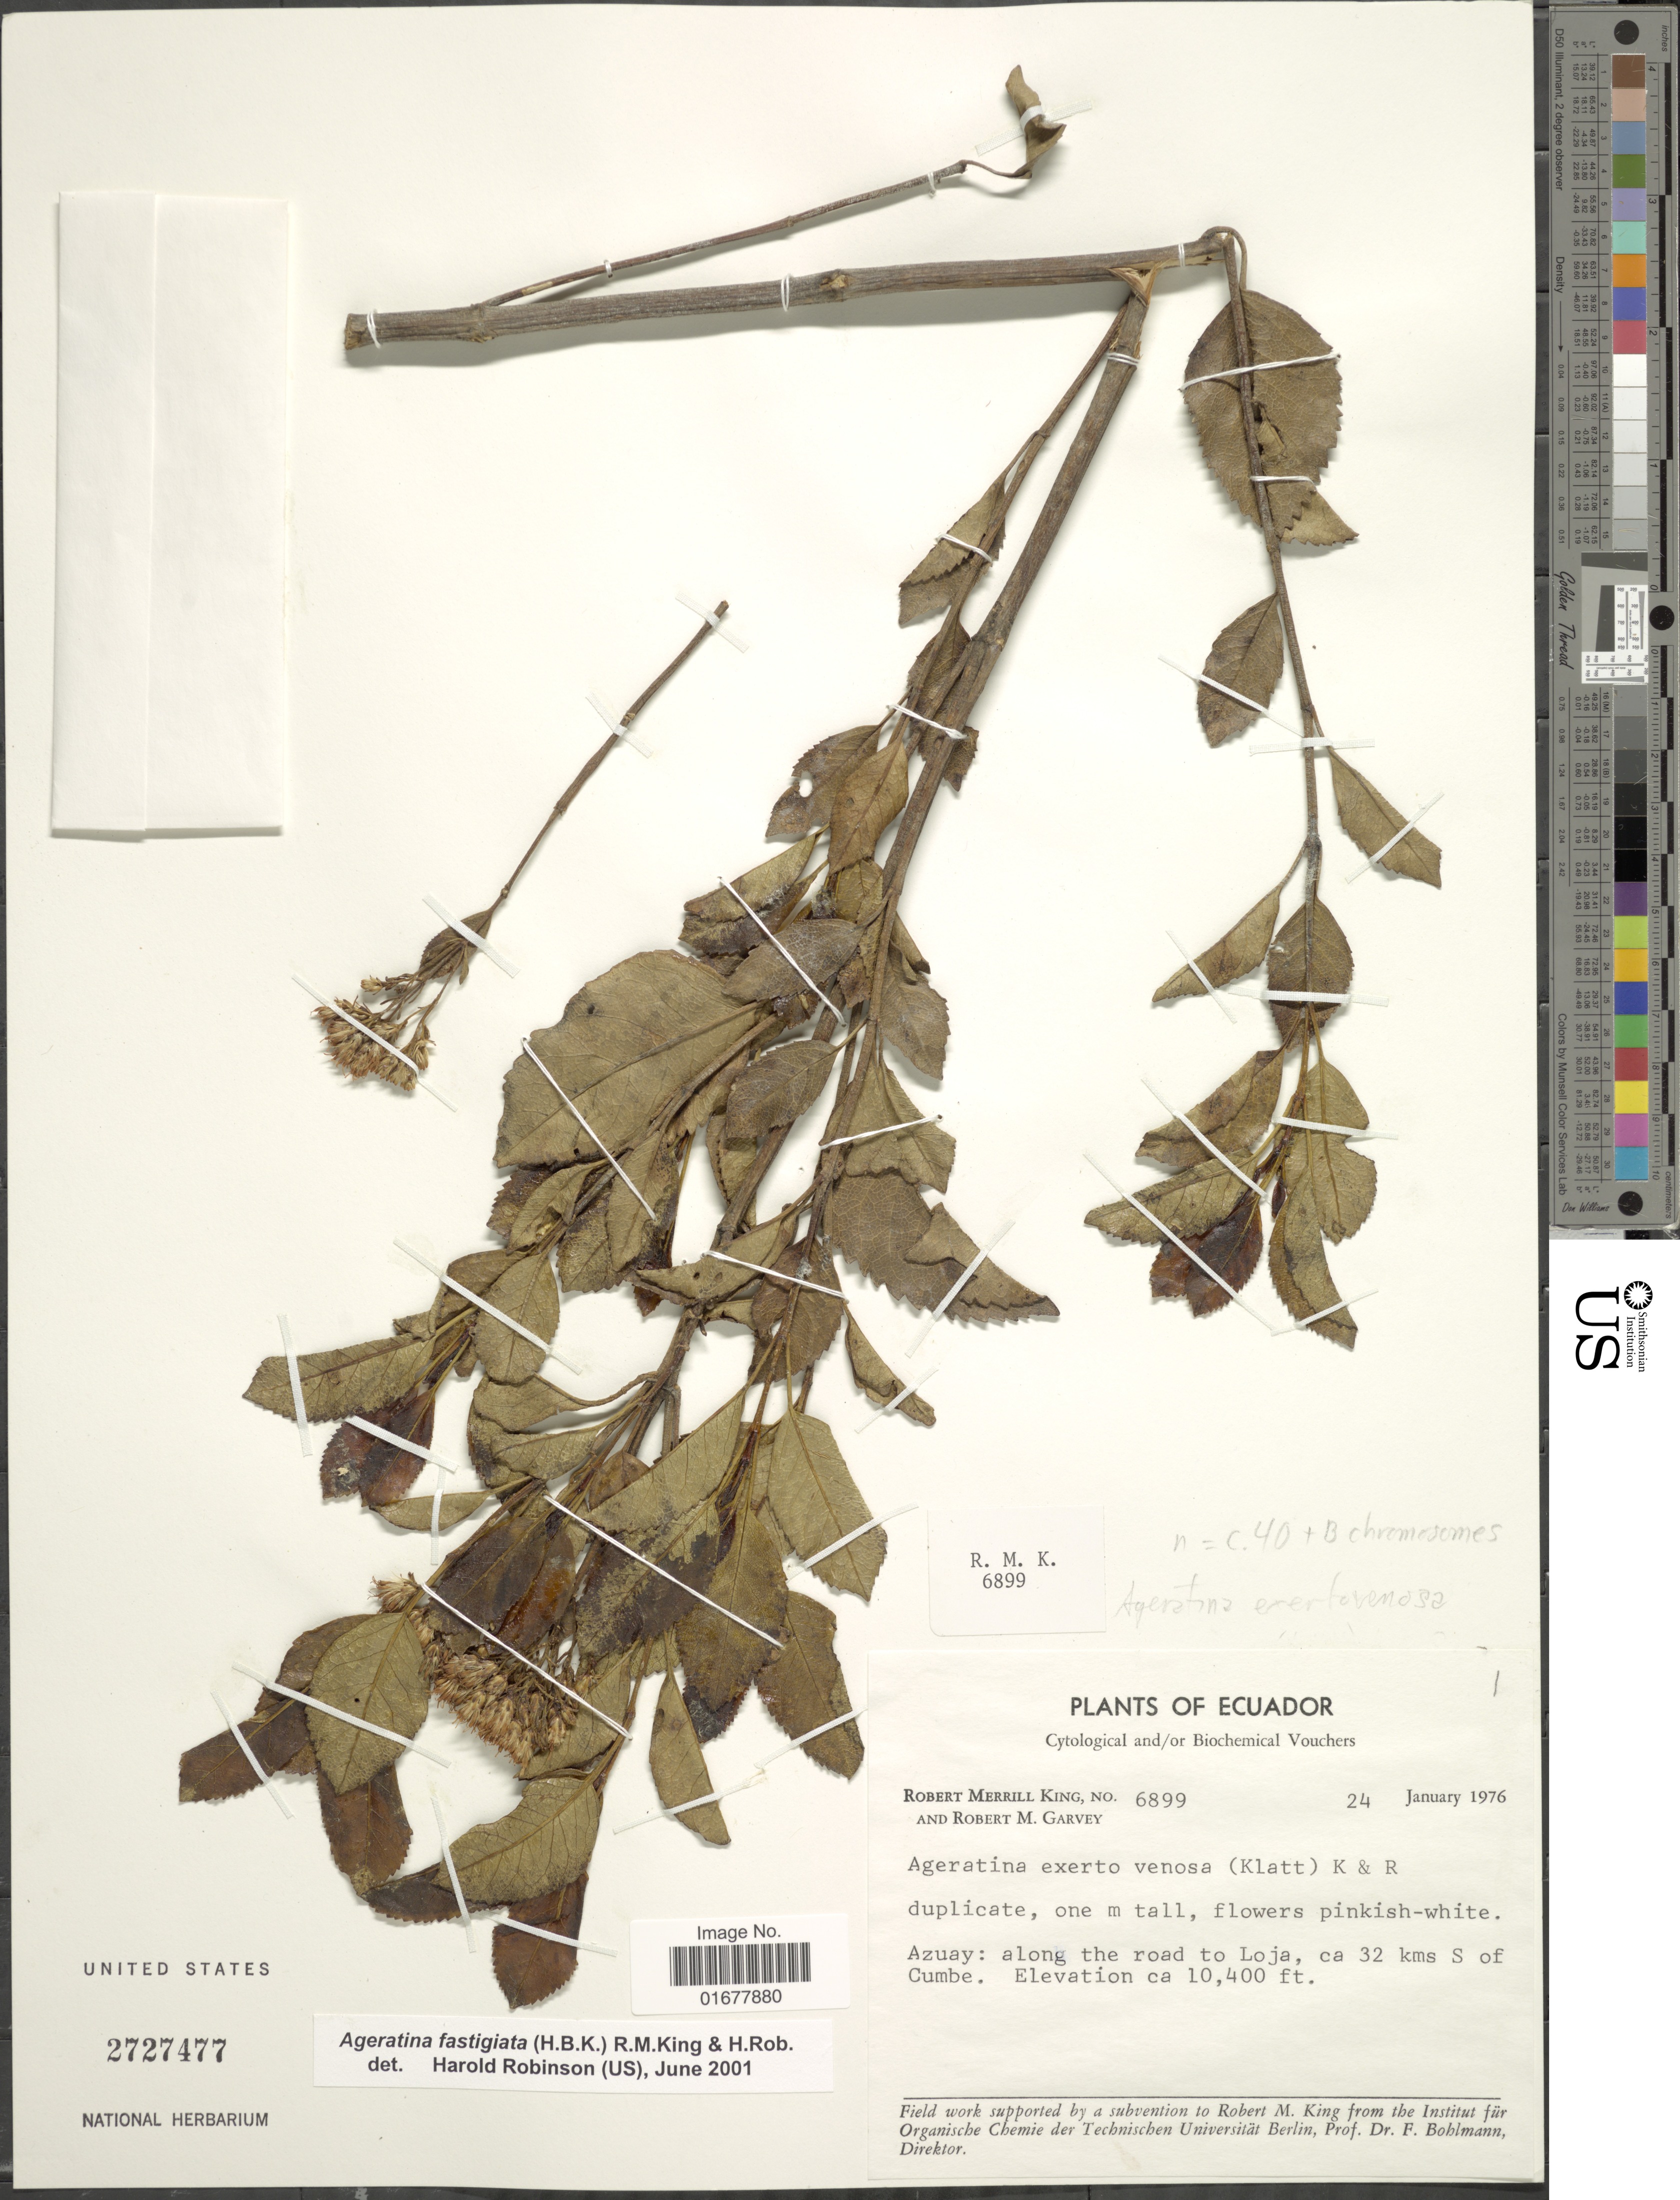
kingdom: Plantae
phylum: Tracheophyta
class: Magnoliopsida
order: Asterales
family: Asteraceae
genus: Ageratina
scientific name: Ageratina exserto-venosa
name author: (Klatt) R.M. King & H. Rob.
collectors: R. M. King & R. Garvey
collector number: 6899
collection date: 1976-01-24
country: Ecuador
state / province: Azuay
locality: Azuay: along the road to Loja, 32 kms S of Cumbe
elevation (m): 3170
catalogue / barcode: US 2727477